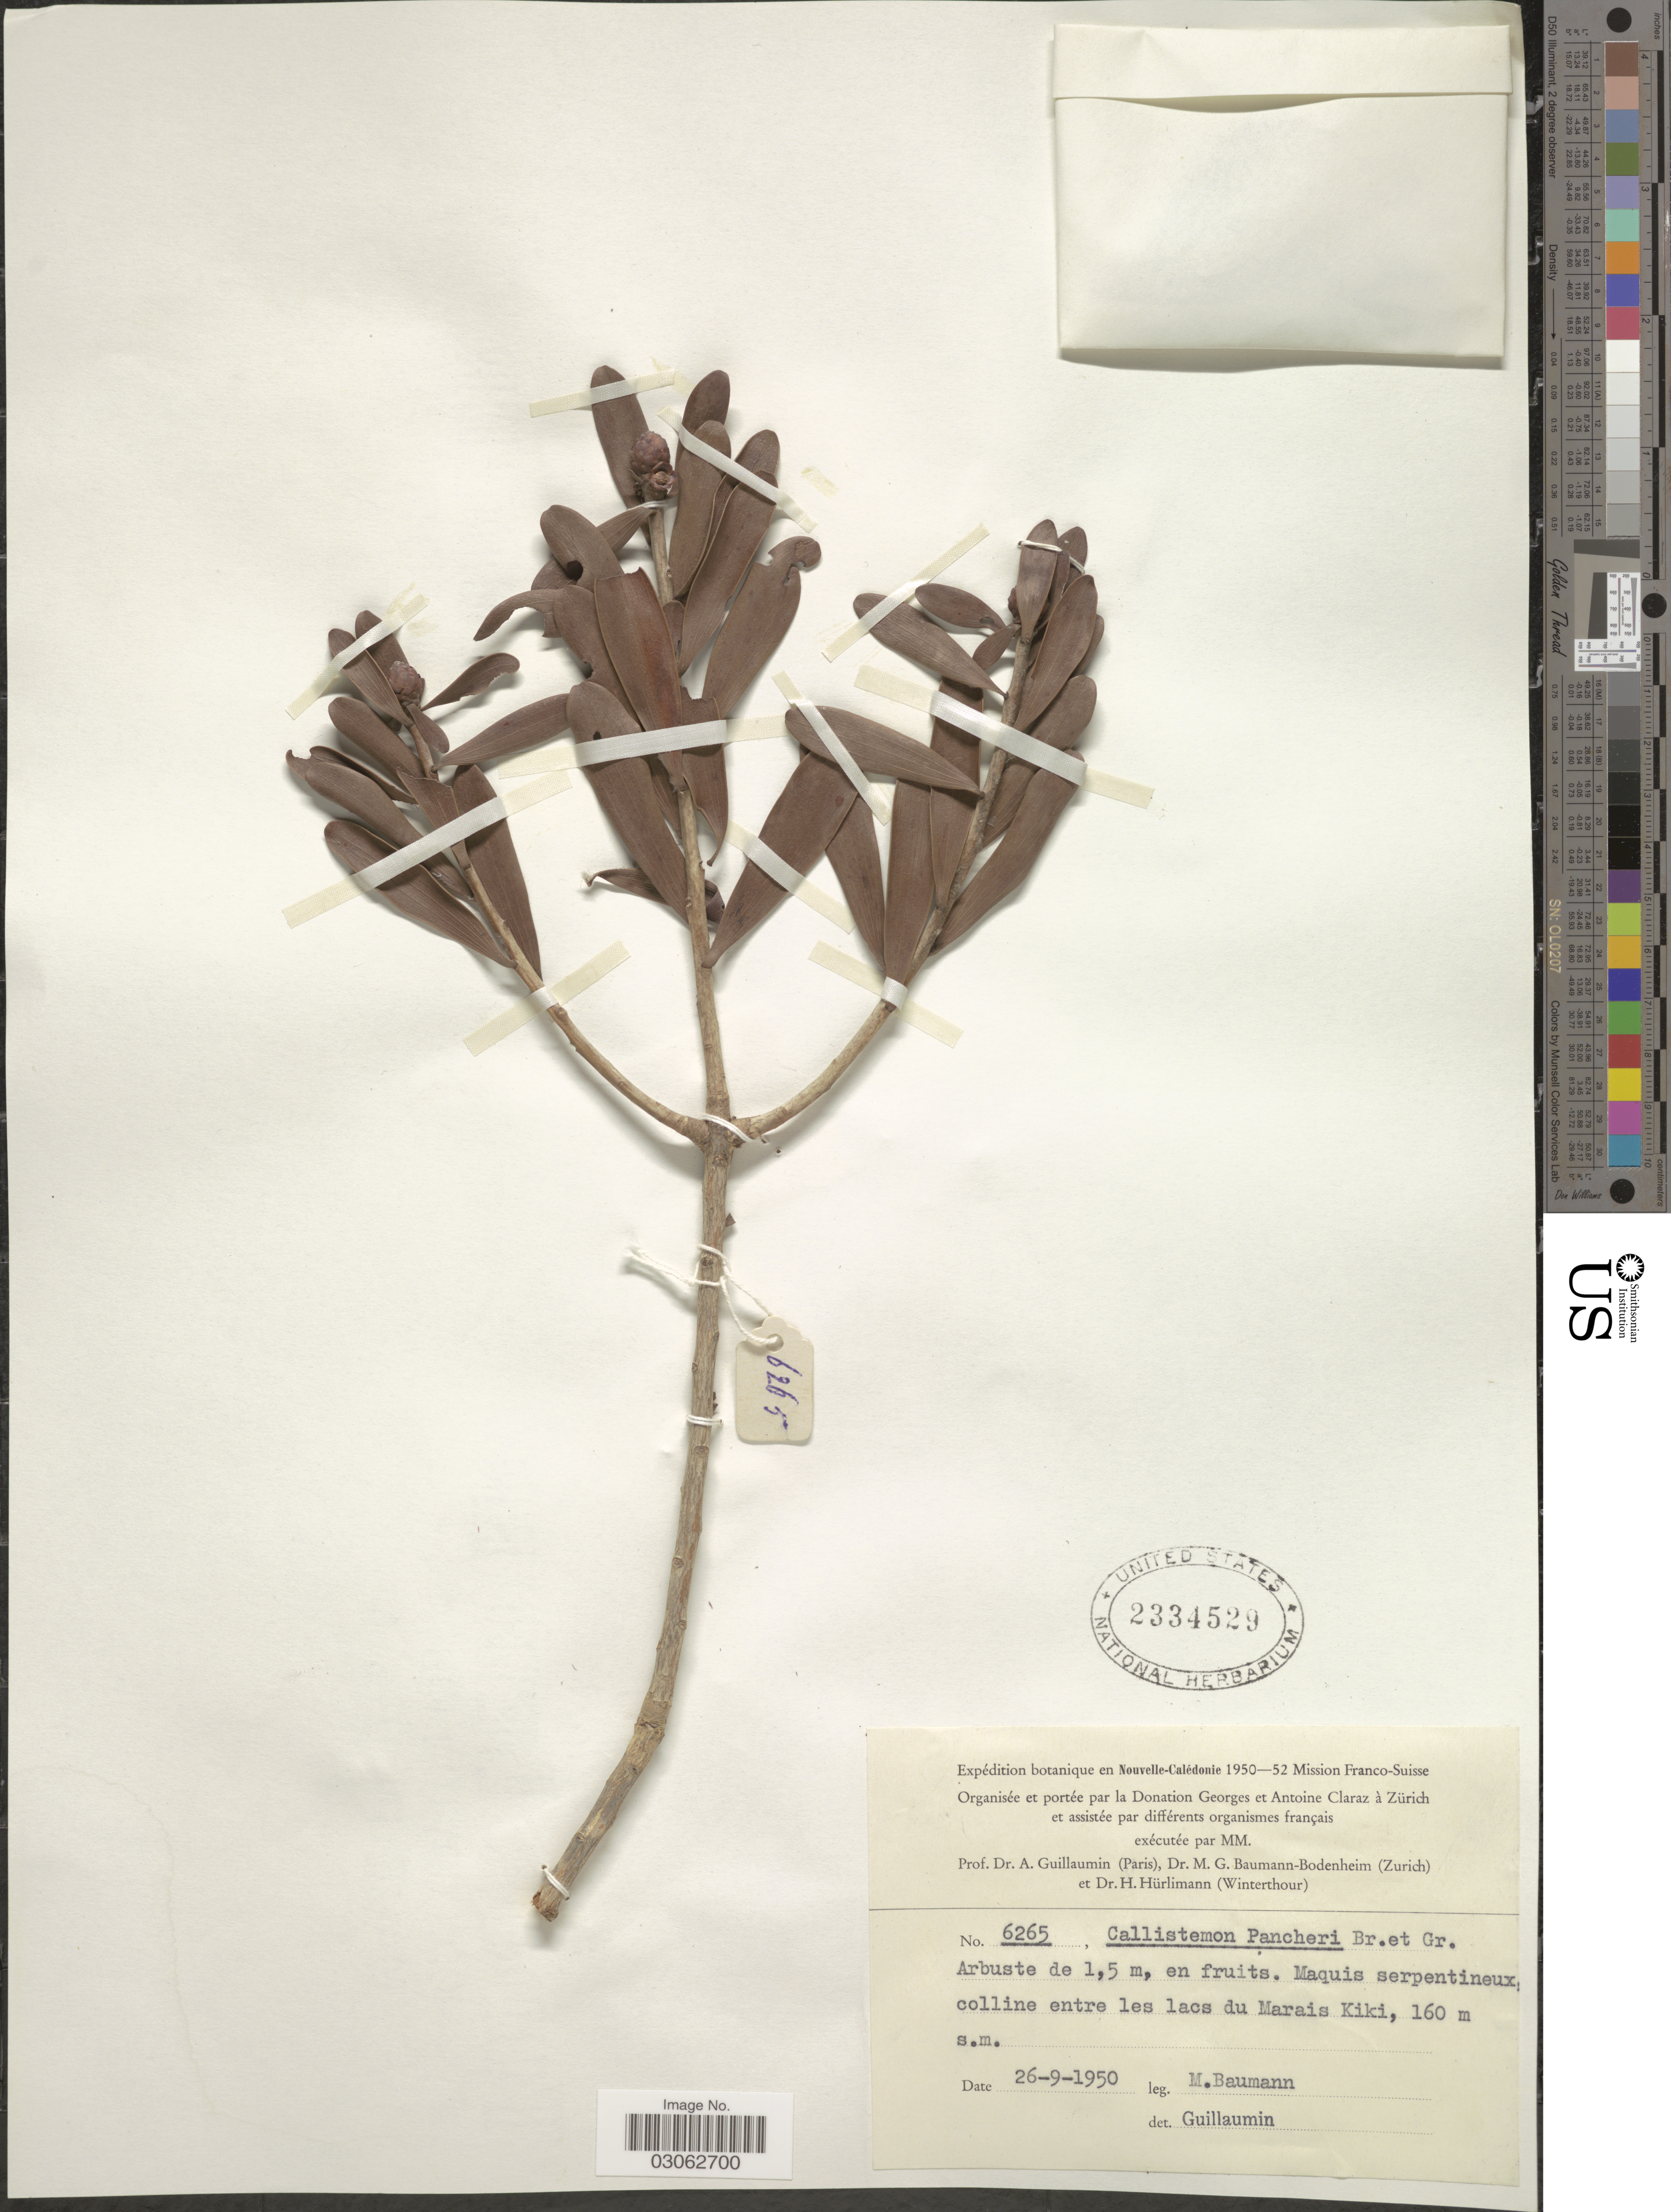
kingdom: Plantae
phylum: Tracheophyta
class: Magnoliopsida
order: Myrtales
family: Myrtaceae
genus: Callistemon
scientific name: Callistemon pancheri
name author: Brongn. & Gris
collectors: M. Baumann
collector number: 6265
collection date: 1950-09-26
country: New Caledonia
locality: Colline entre les lacs du Marais Kiki.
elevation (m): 160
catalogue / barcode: US 2334529